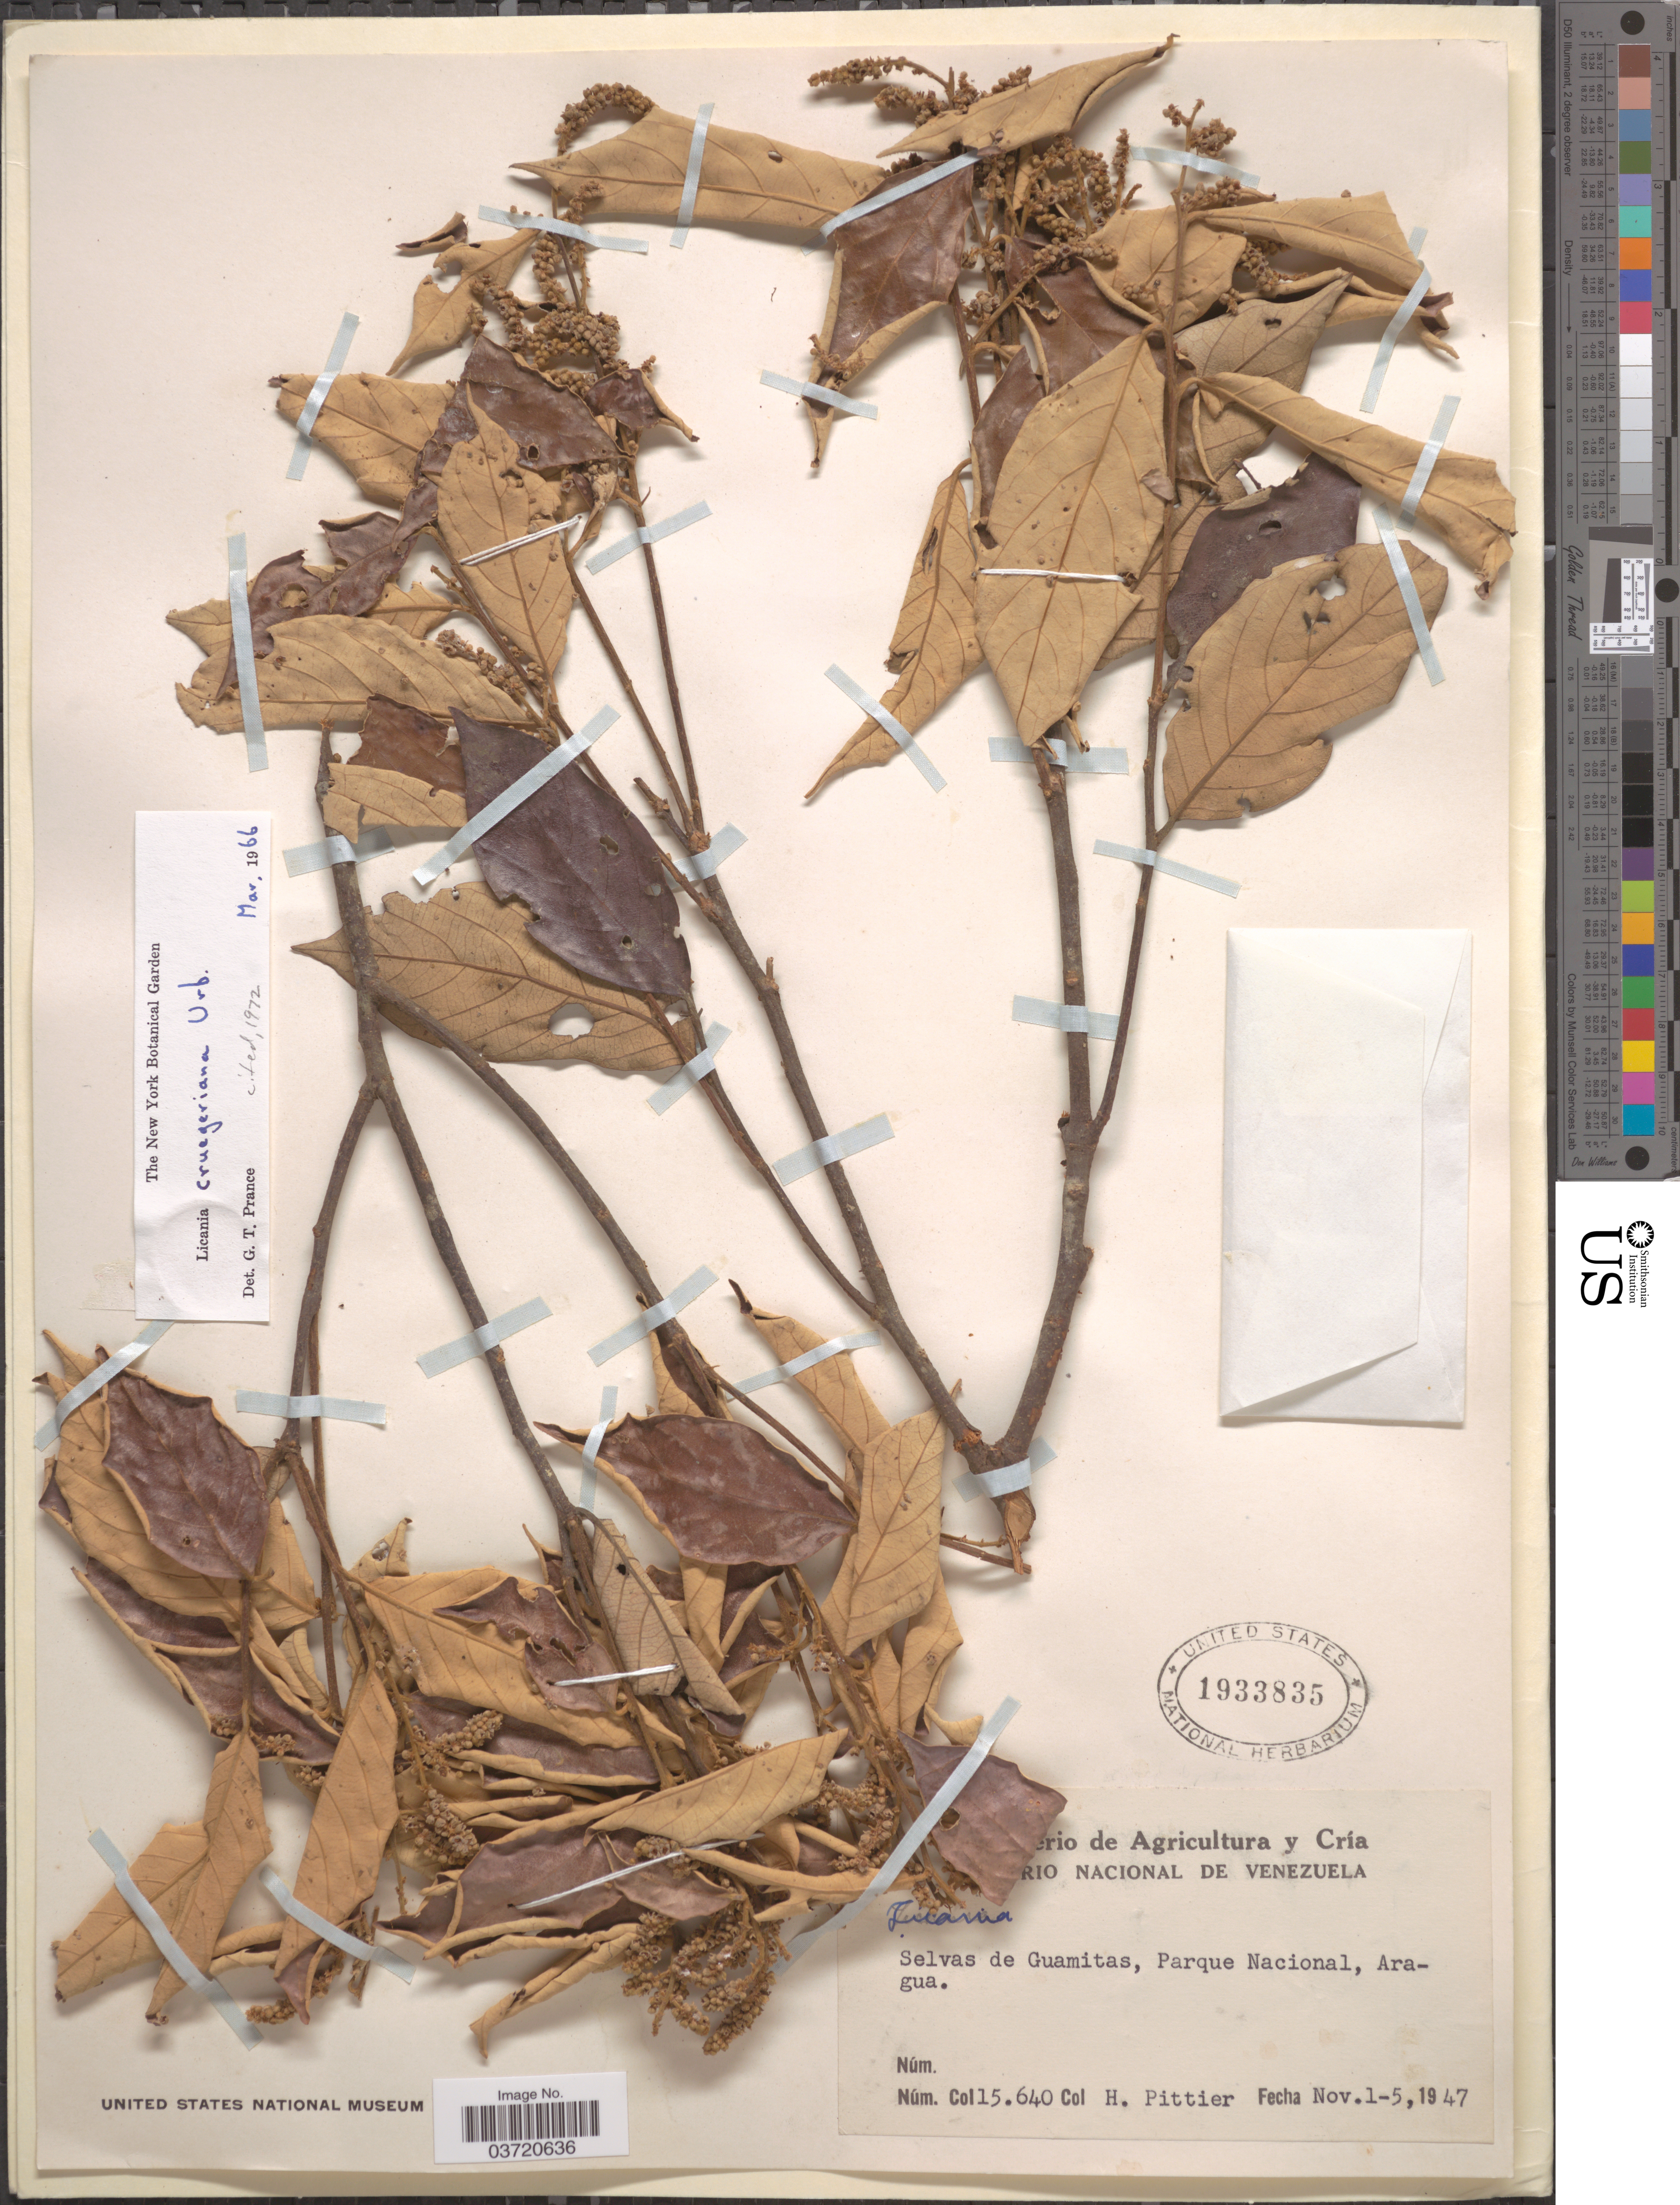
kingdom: Plantae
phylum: Tracheophyta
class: Magnoliopsida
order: Malpighiales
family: Chrysobalanaceae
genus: Licania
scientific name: Licania cruegeriana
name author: Urb.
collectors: H. F. Pittier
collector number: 15640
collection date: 1947-11-01/1947-11-05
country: Venezuela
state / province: Aragua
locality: Selvas de Guamitas, Parque Nacional.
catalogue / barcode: US 1933835